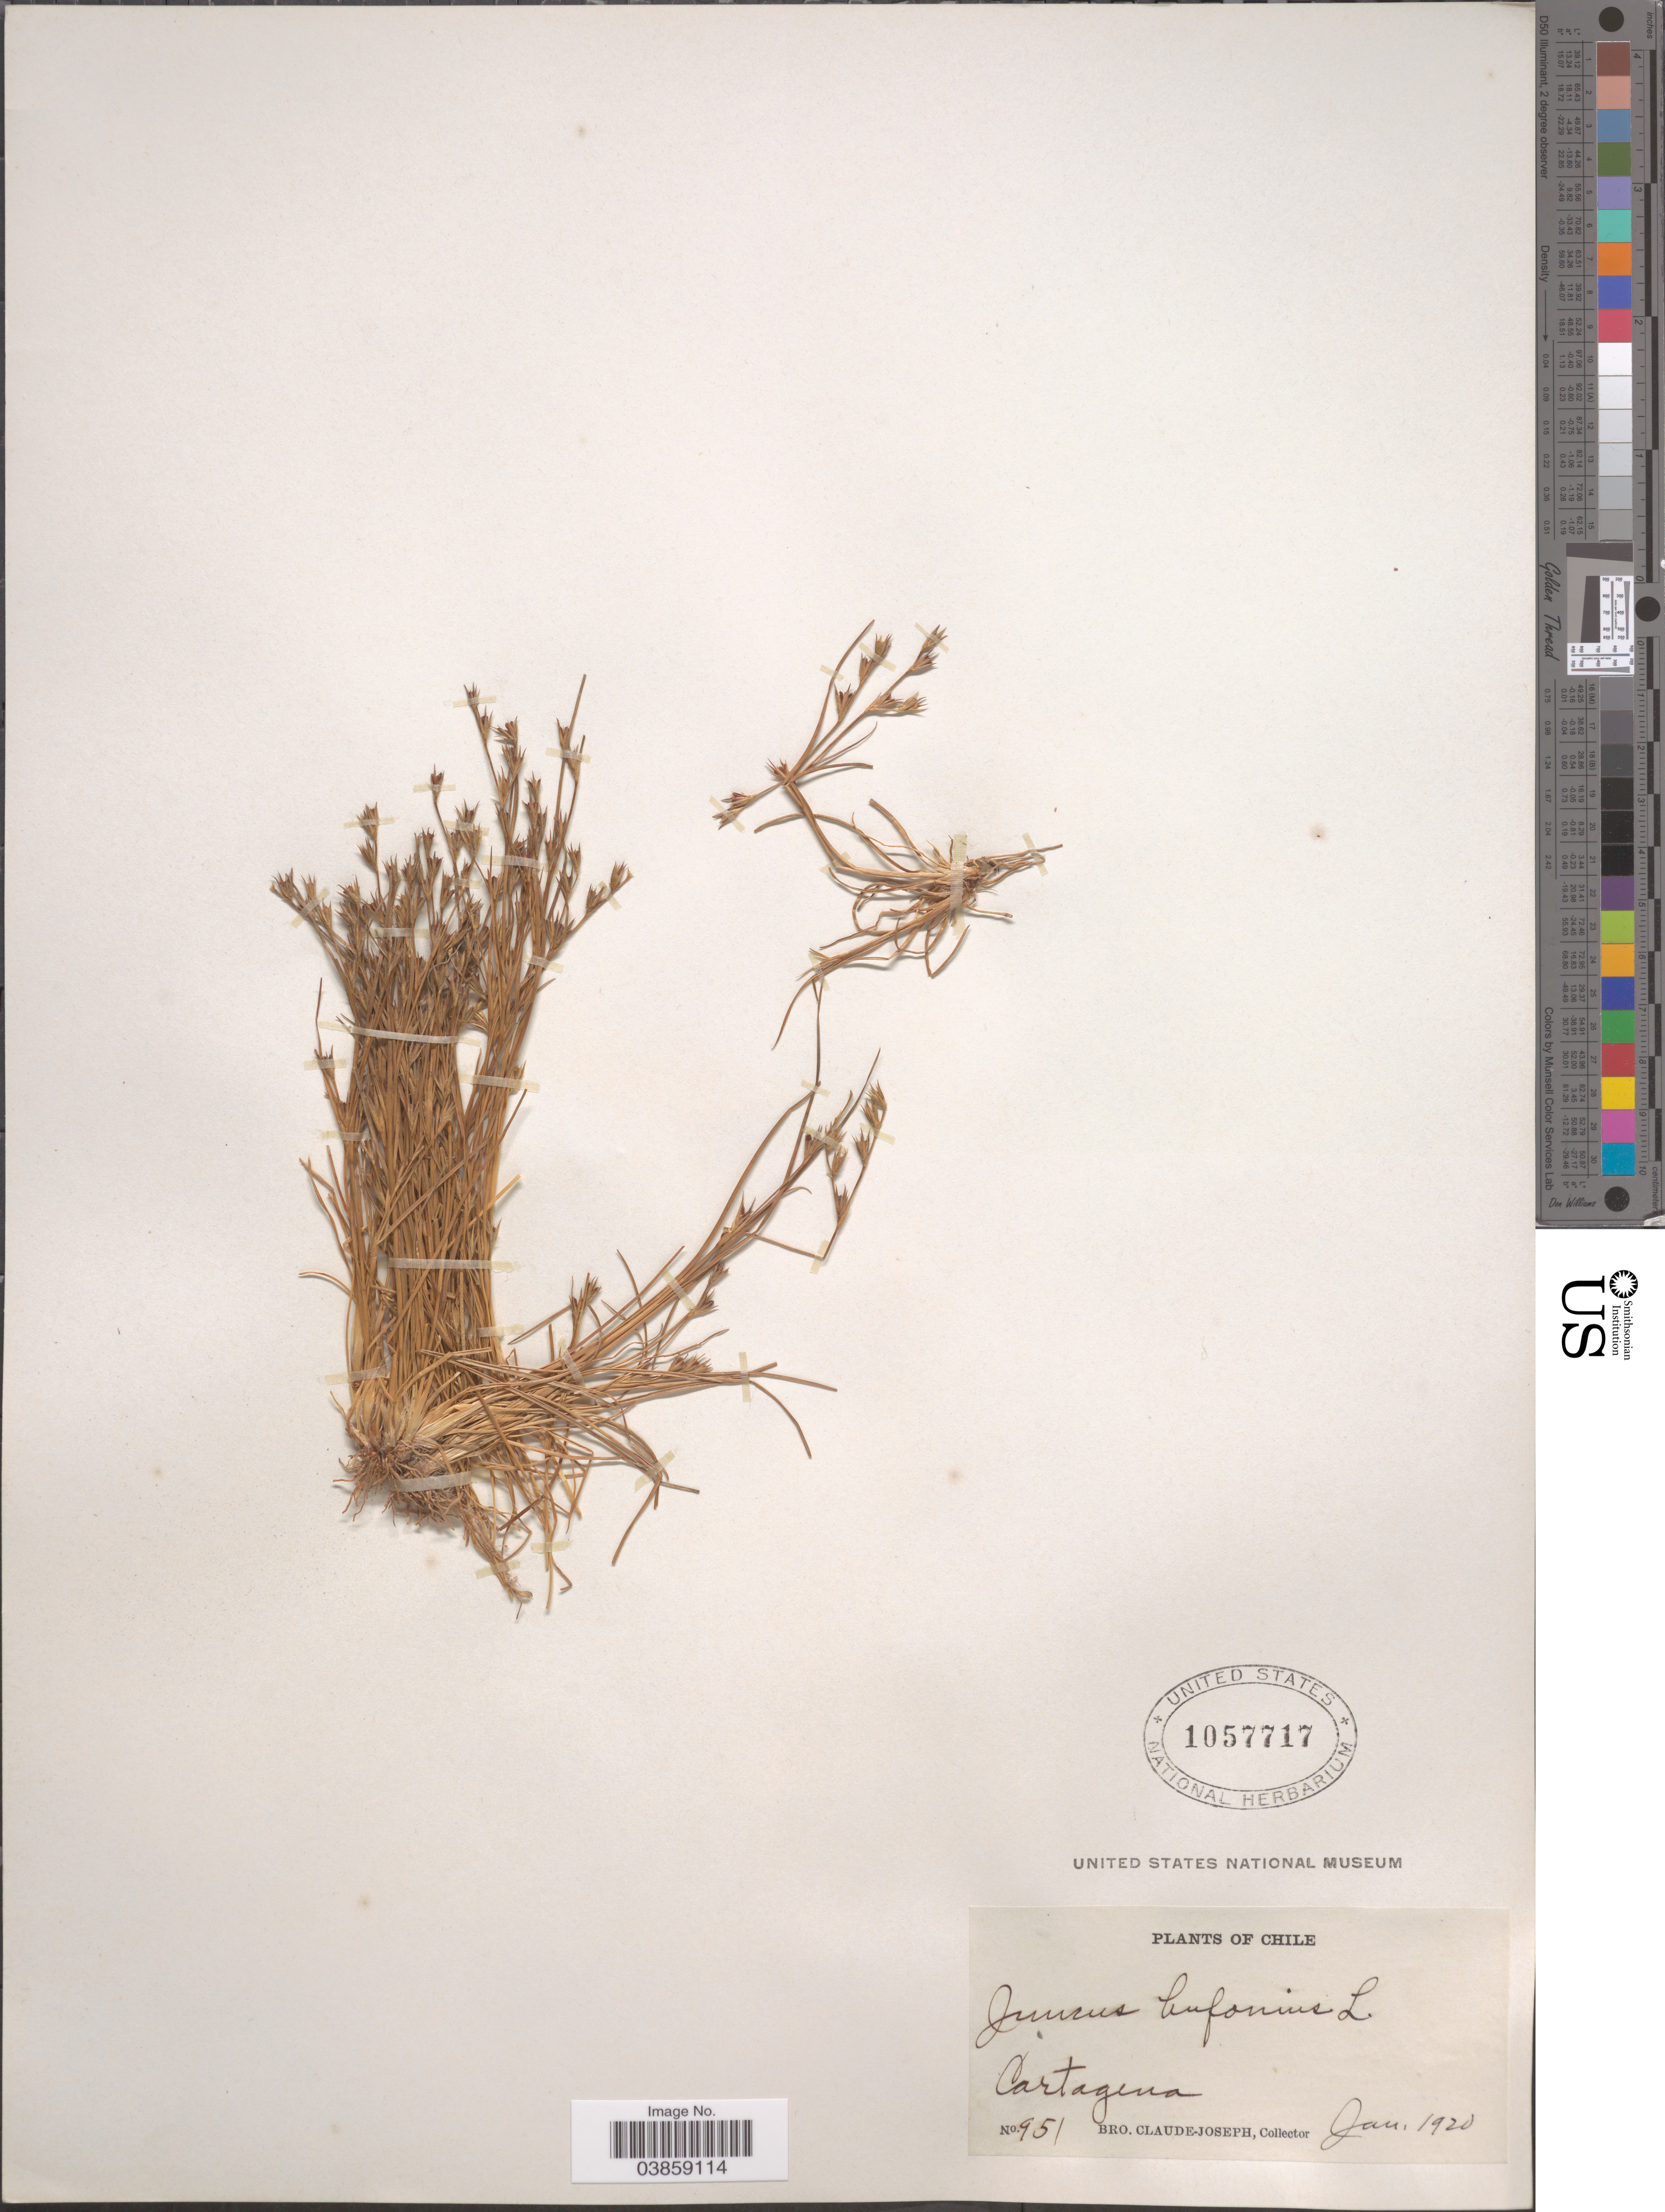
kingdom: Plantae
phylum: Tracheophyta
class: Liliopsida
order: Poales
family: Juncaceae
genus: Juncus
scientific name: Juncus bufonius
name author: L.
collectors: Bro. Claude-Joseph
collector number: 951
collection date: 1920-01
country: Chile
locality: Cartagena.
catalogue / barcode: US 1057717